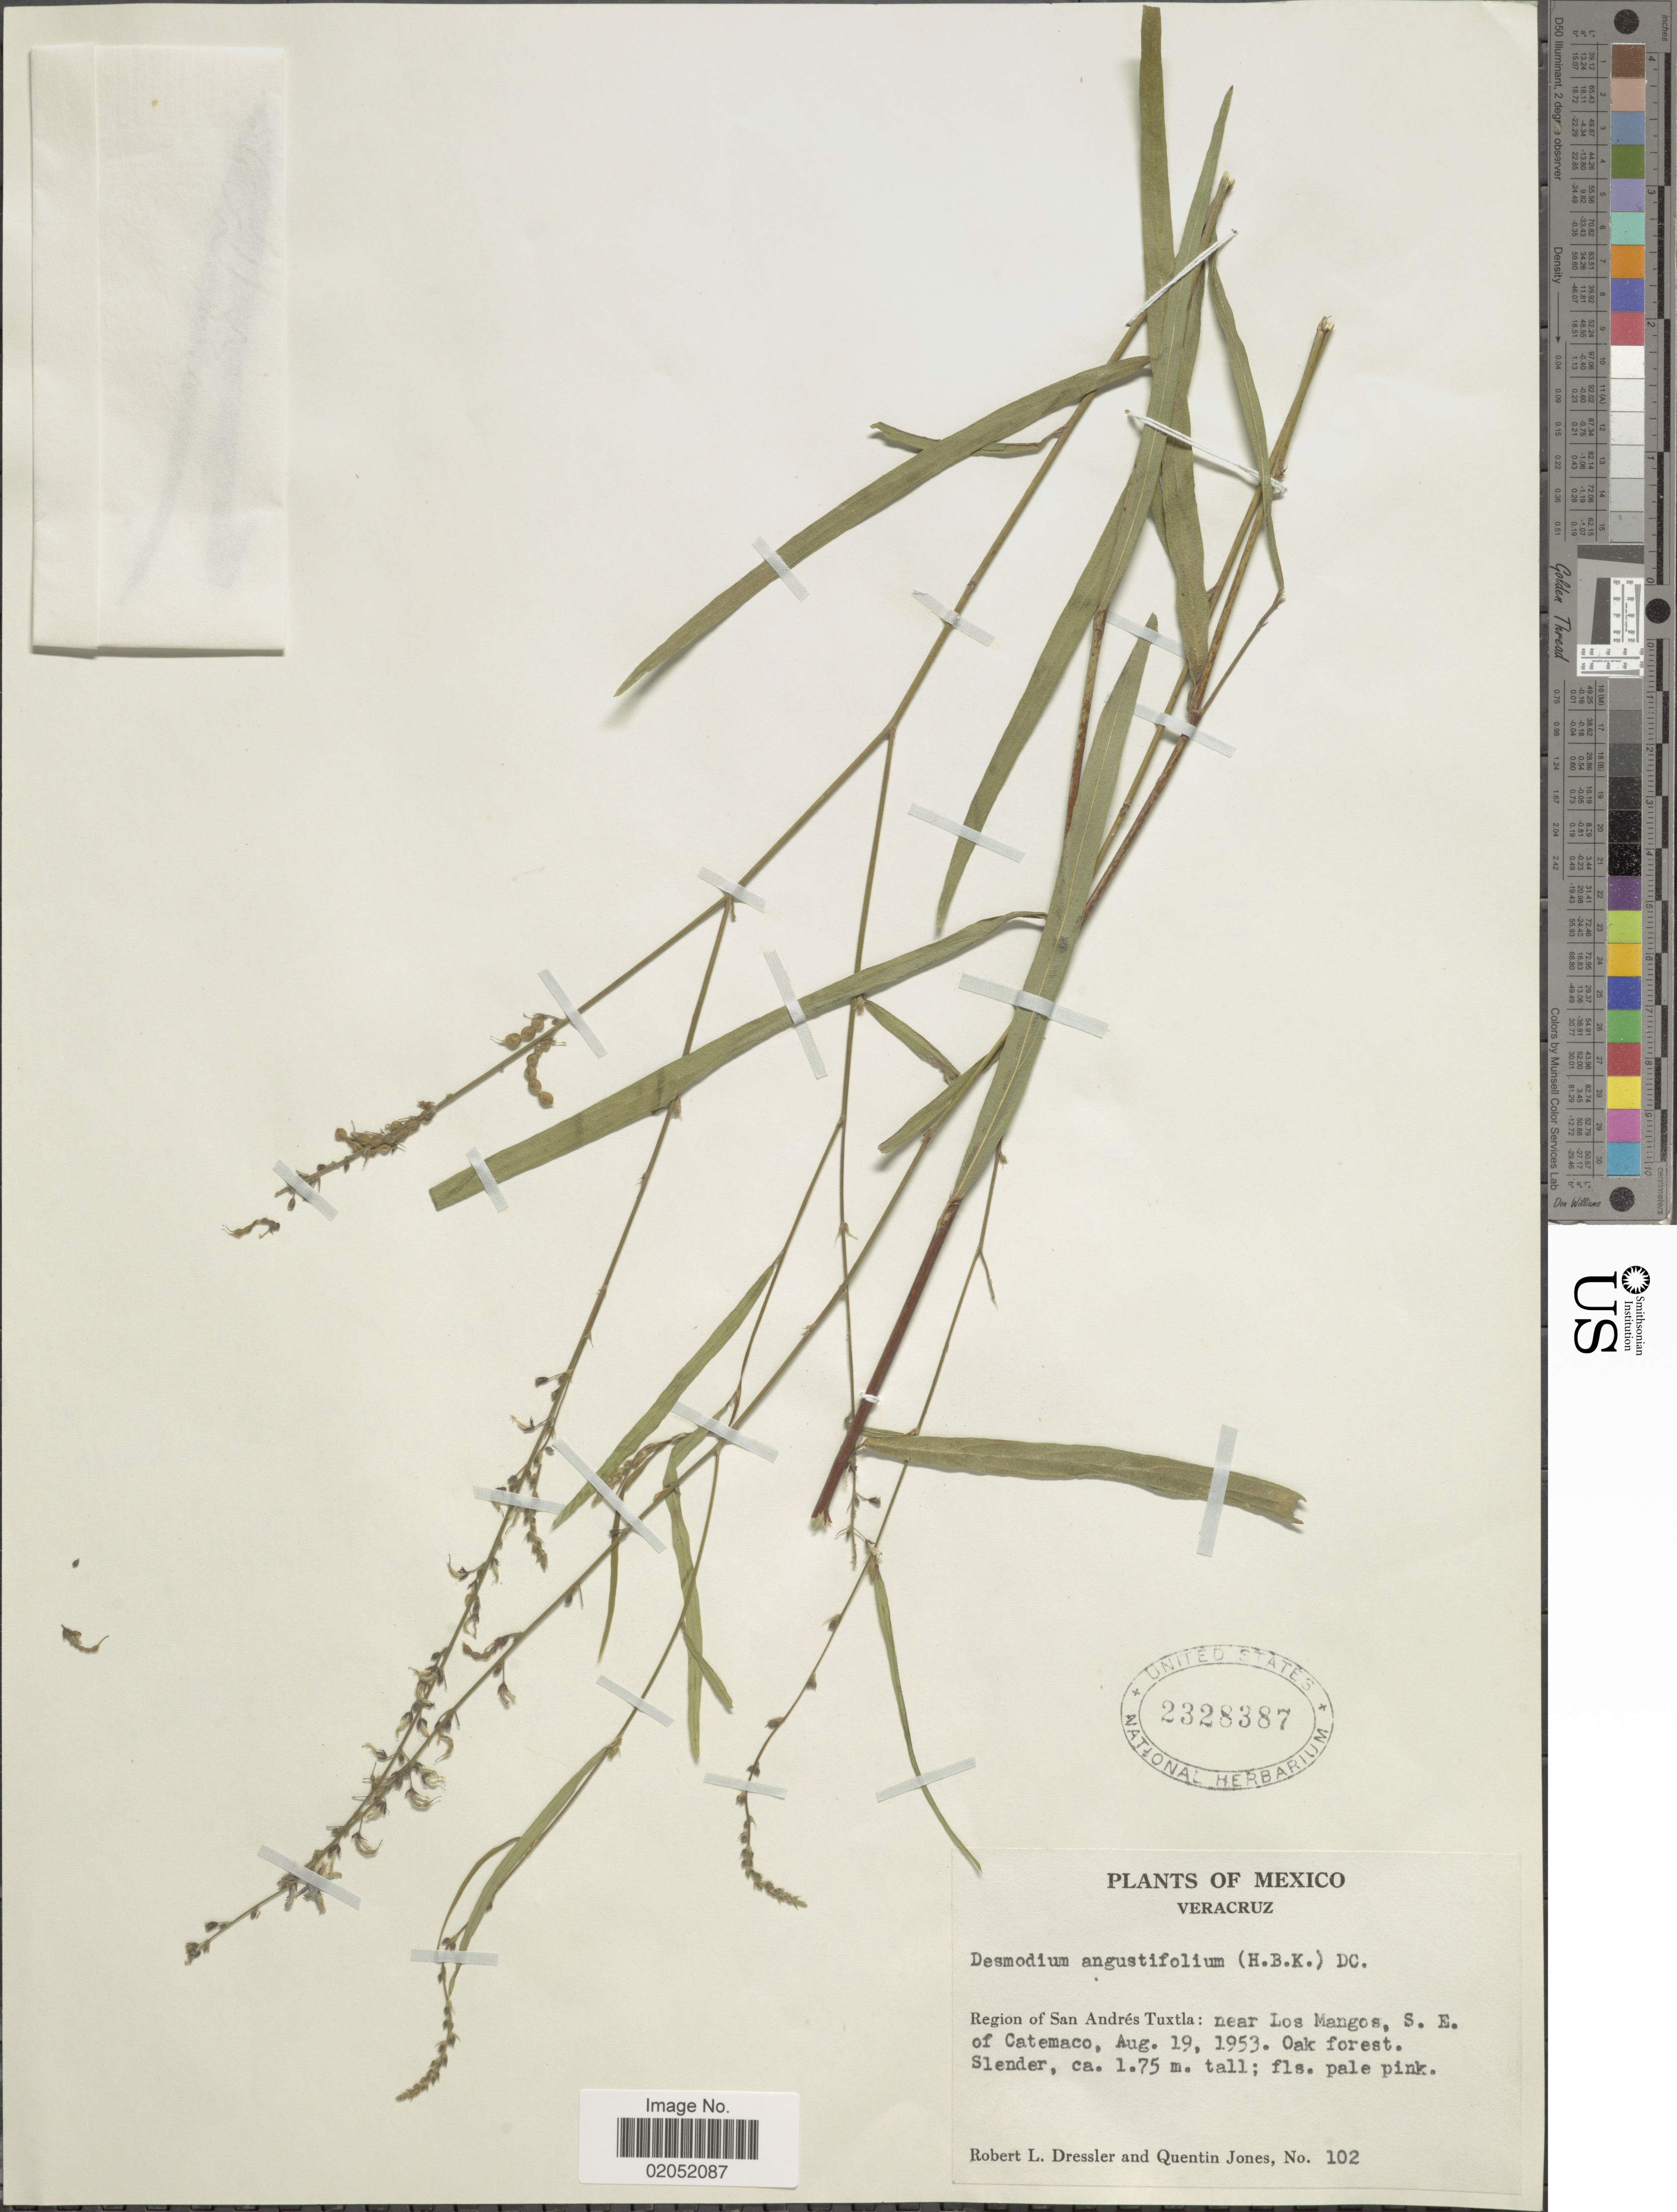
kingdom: Plantae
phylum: Tracheophyta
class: Magnoliopsida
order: Fabales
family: Fabaceae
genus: Desmodium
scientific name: Desmodium angustifolium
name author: (Kunth) DC.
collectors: R. Dressler & Q. Jones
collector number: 102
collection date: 1953-08-19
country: Mexico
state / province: Veracruz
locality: Region of San Andres Tuxtla: near Los Mangos, S. E. of Catemaco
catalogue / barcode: US 2328387